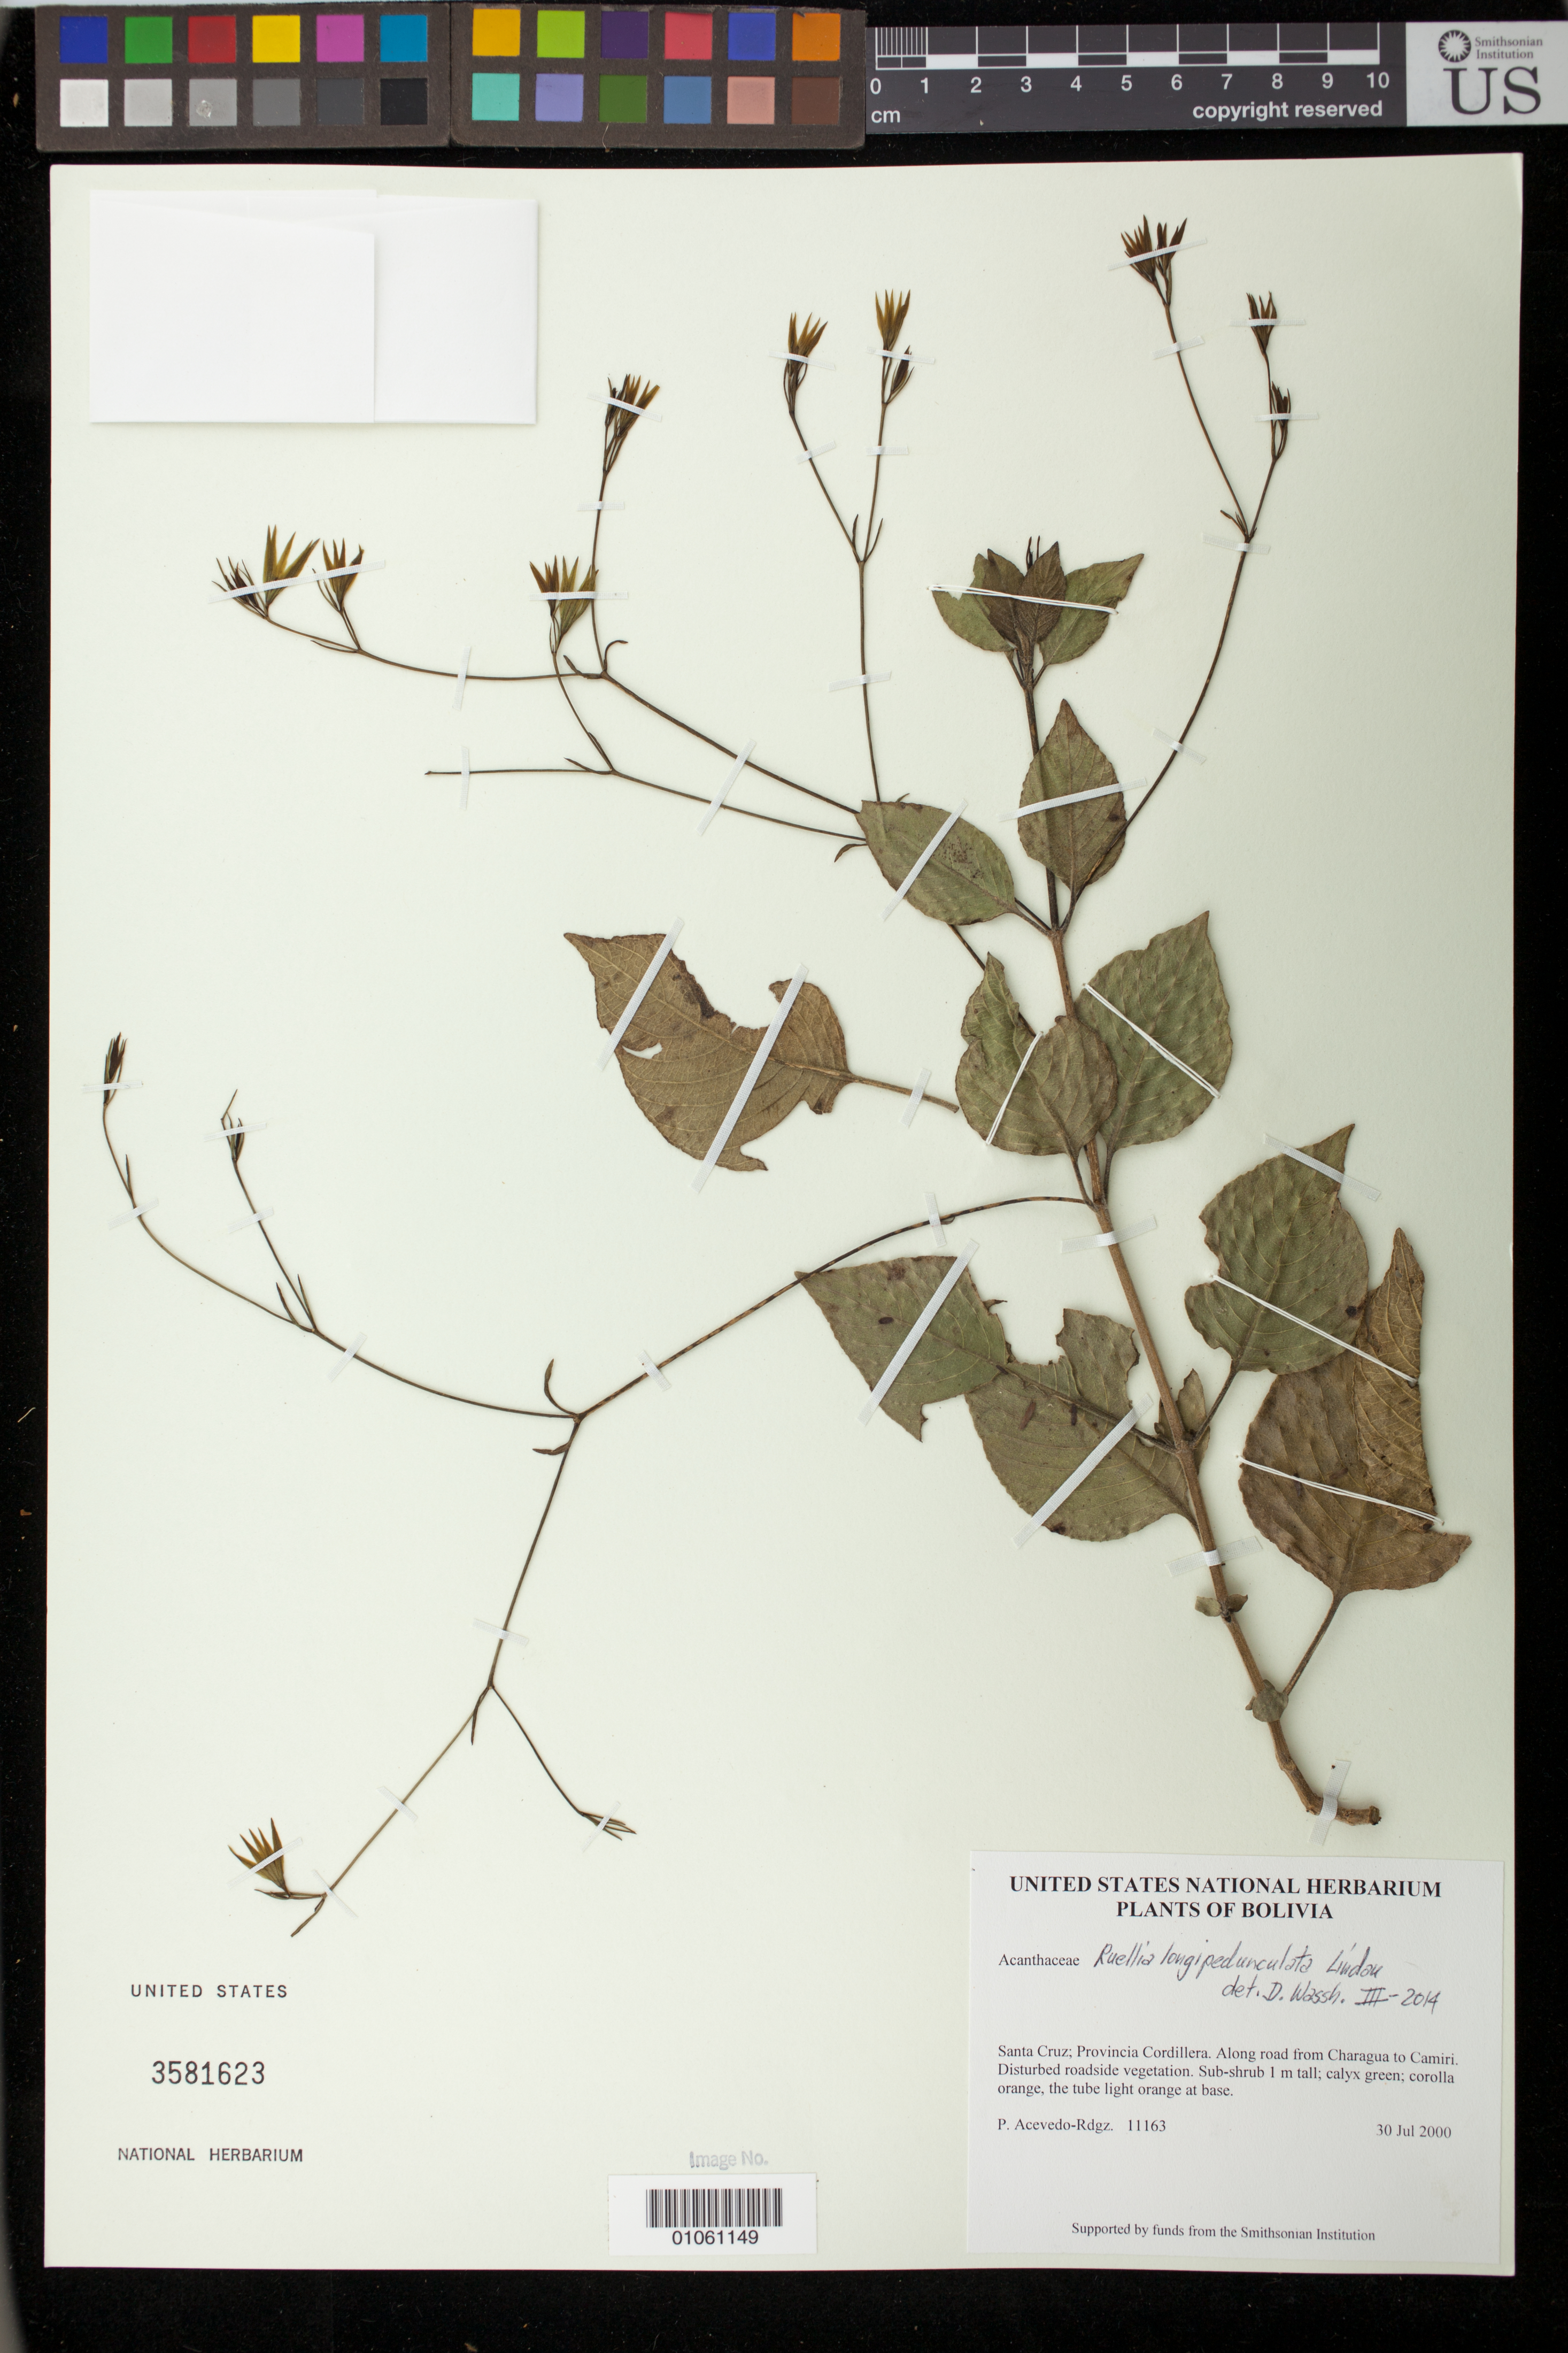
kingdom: Plantae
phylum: Tracheophyta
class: Magnoliopsida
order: Lamiales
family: Acanthaceae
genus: Ruellia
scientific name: Ruellia longipedunculata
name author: Lindau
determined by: Wasshausen, Dieter C., (BOT), Smithsonian Institution - National Museum of Natural History (UNITED STATES)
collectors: P. Acevedo-Rodr.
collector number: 11163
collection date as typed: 30 Jul 2000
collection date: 2000-07-30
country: Bolivia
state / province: Santa Cruz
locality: Santa Cruz; Provincia Cordillera. Along road from Charagua to Camiri.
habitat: Disturbed roadside vegetation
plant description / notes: US, NY, K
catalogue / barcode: US 3581623